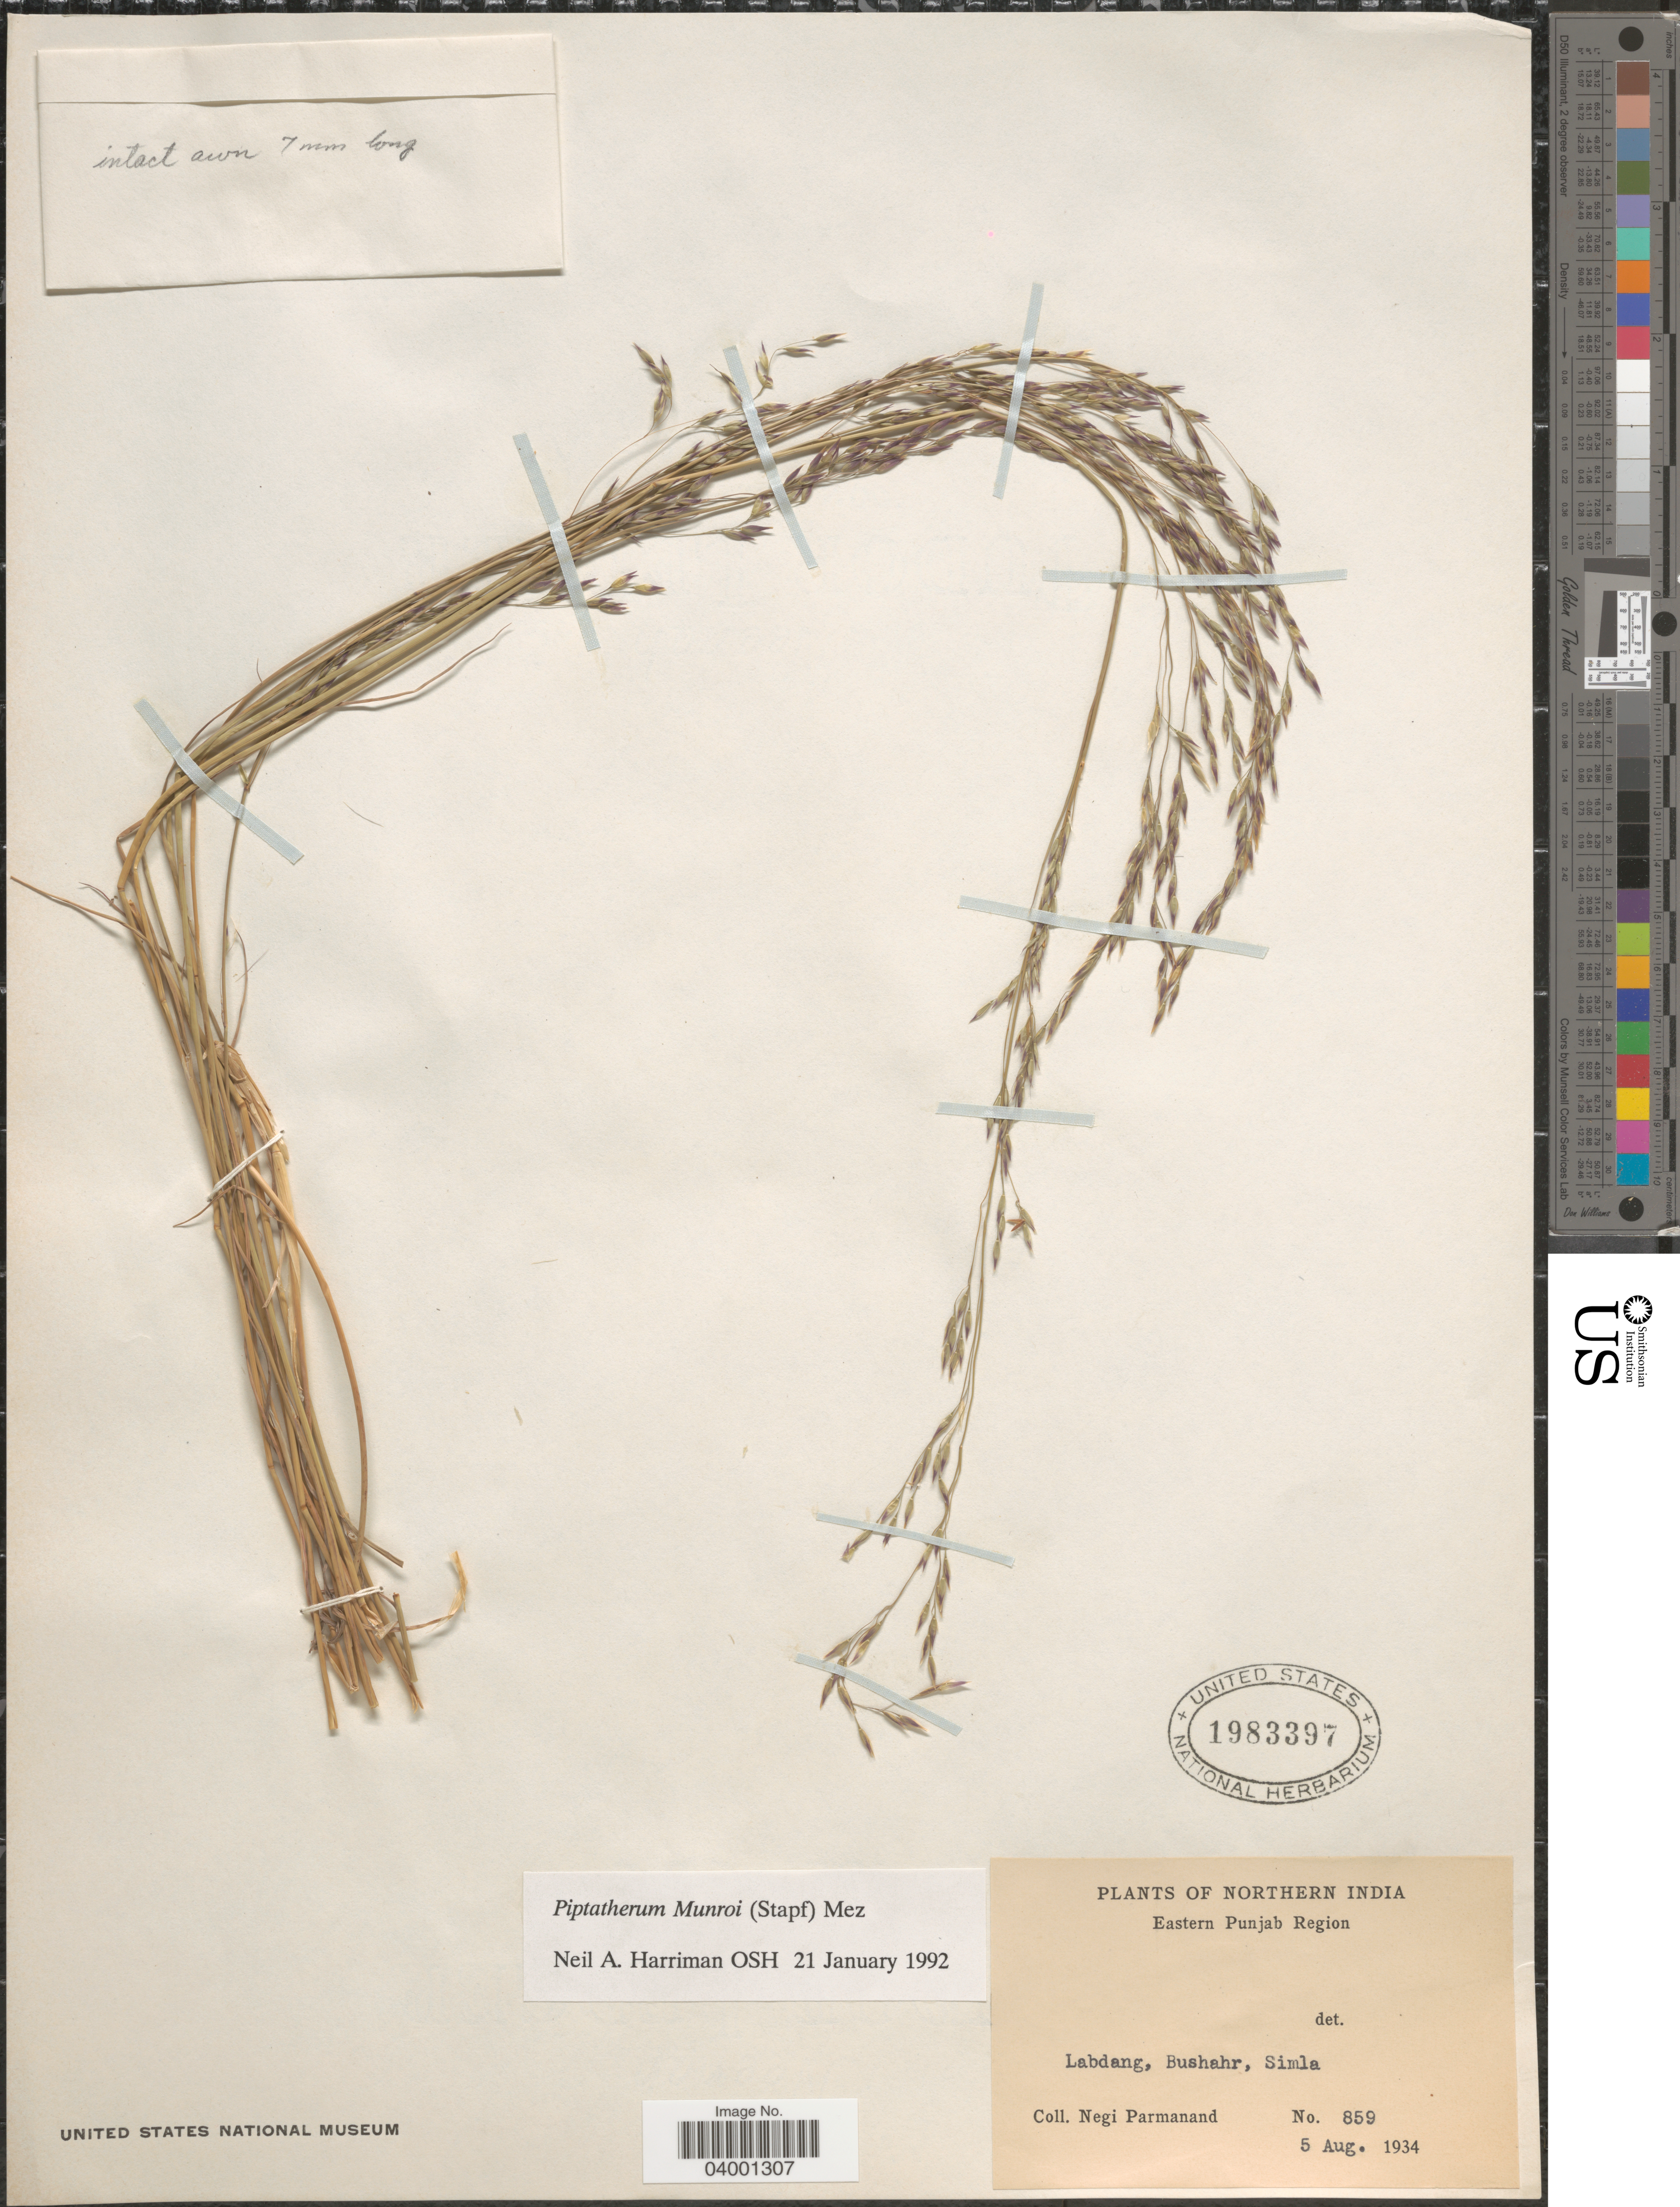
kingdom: Plantae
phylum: Tracheophyta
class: Liliopsida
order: Poales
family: Poaceae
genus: Piptatherum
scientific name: Piptatherum munroi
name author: (Stapf) Mez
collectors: N. Parmanand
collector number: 859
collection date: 1934-08-05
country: India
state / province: Himachal Pradesh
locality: Northern India. eastern Punjab Region. Labdang, Bushahr, Simla.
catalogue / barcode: US 1983397